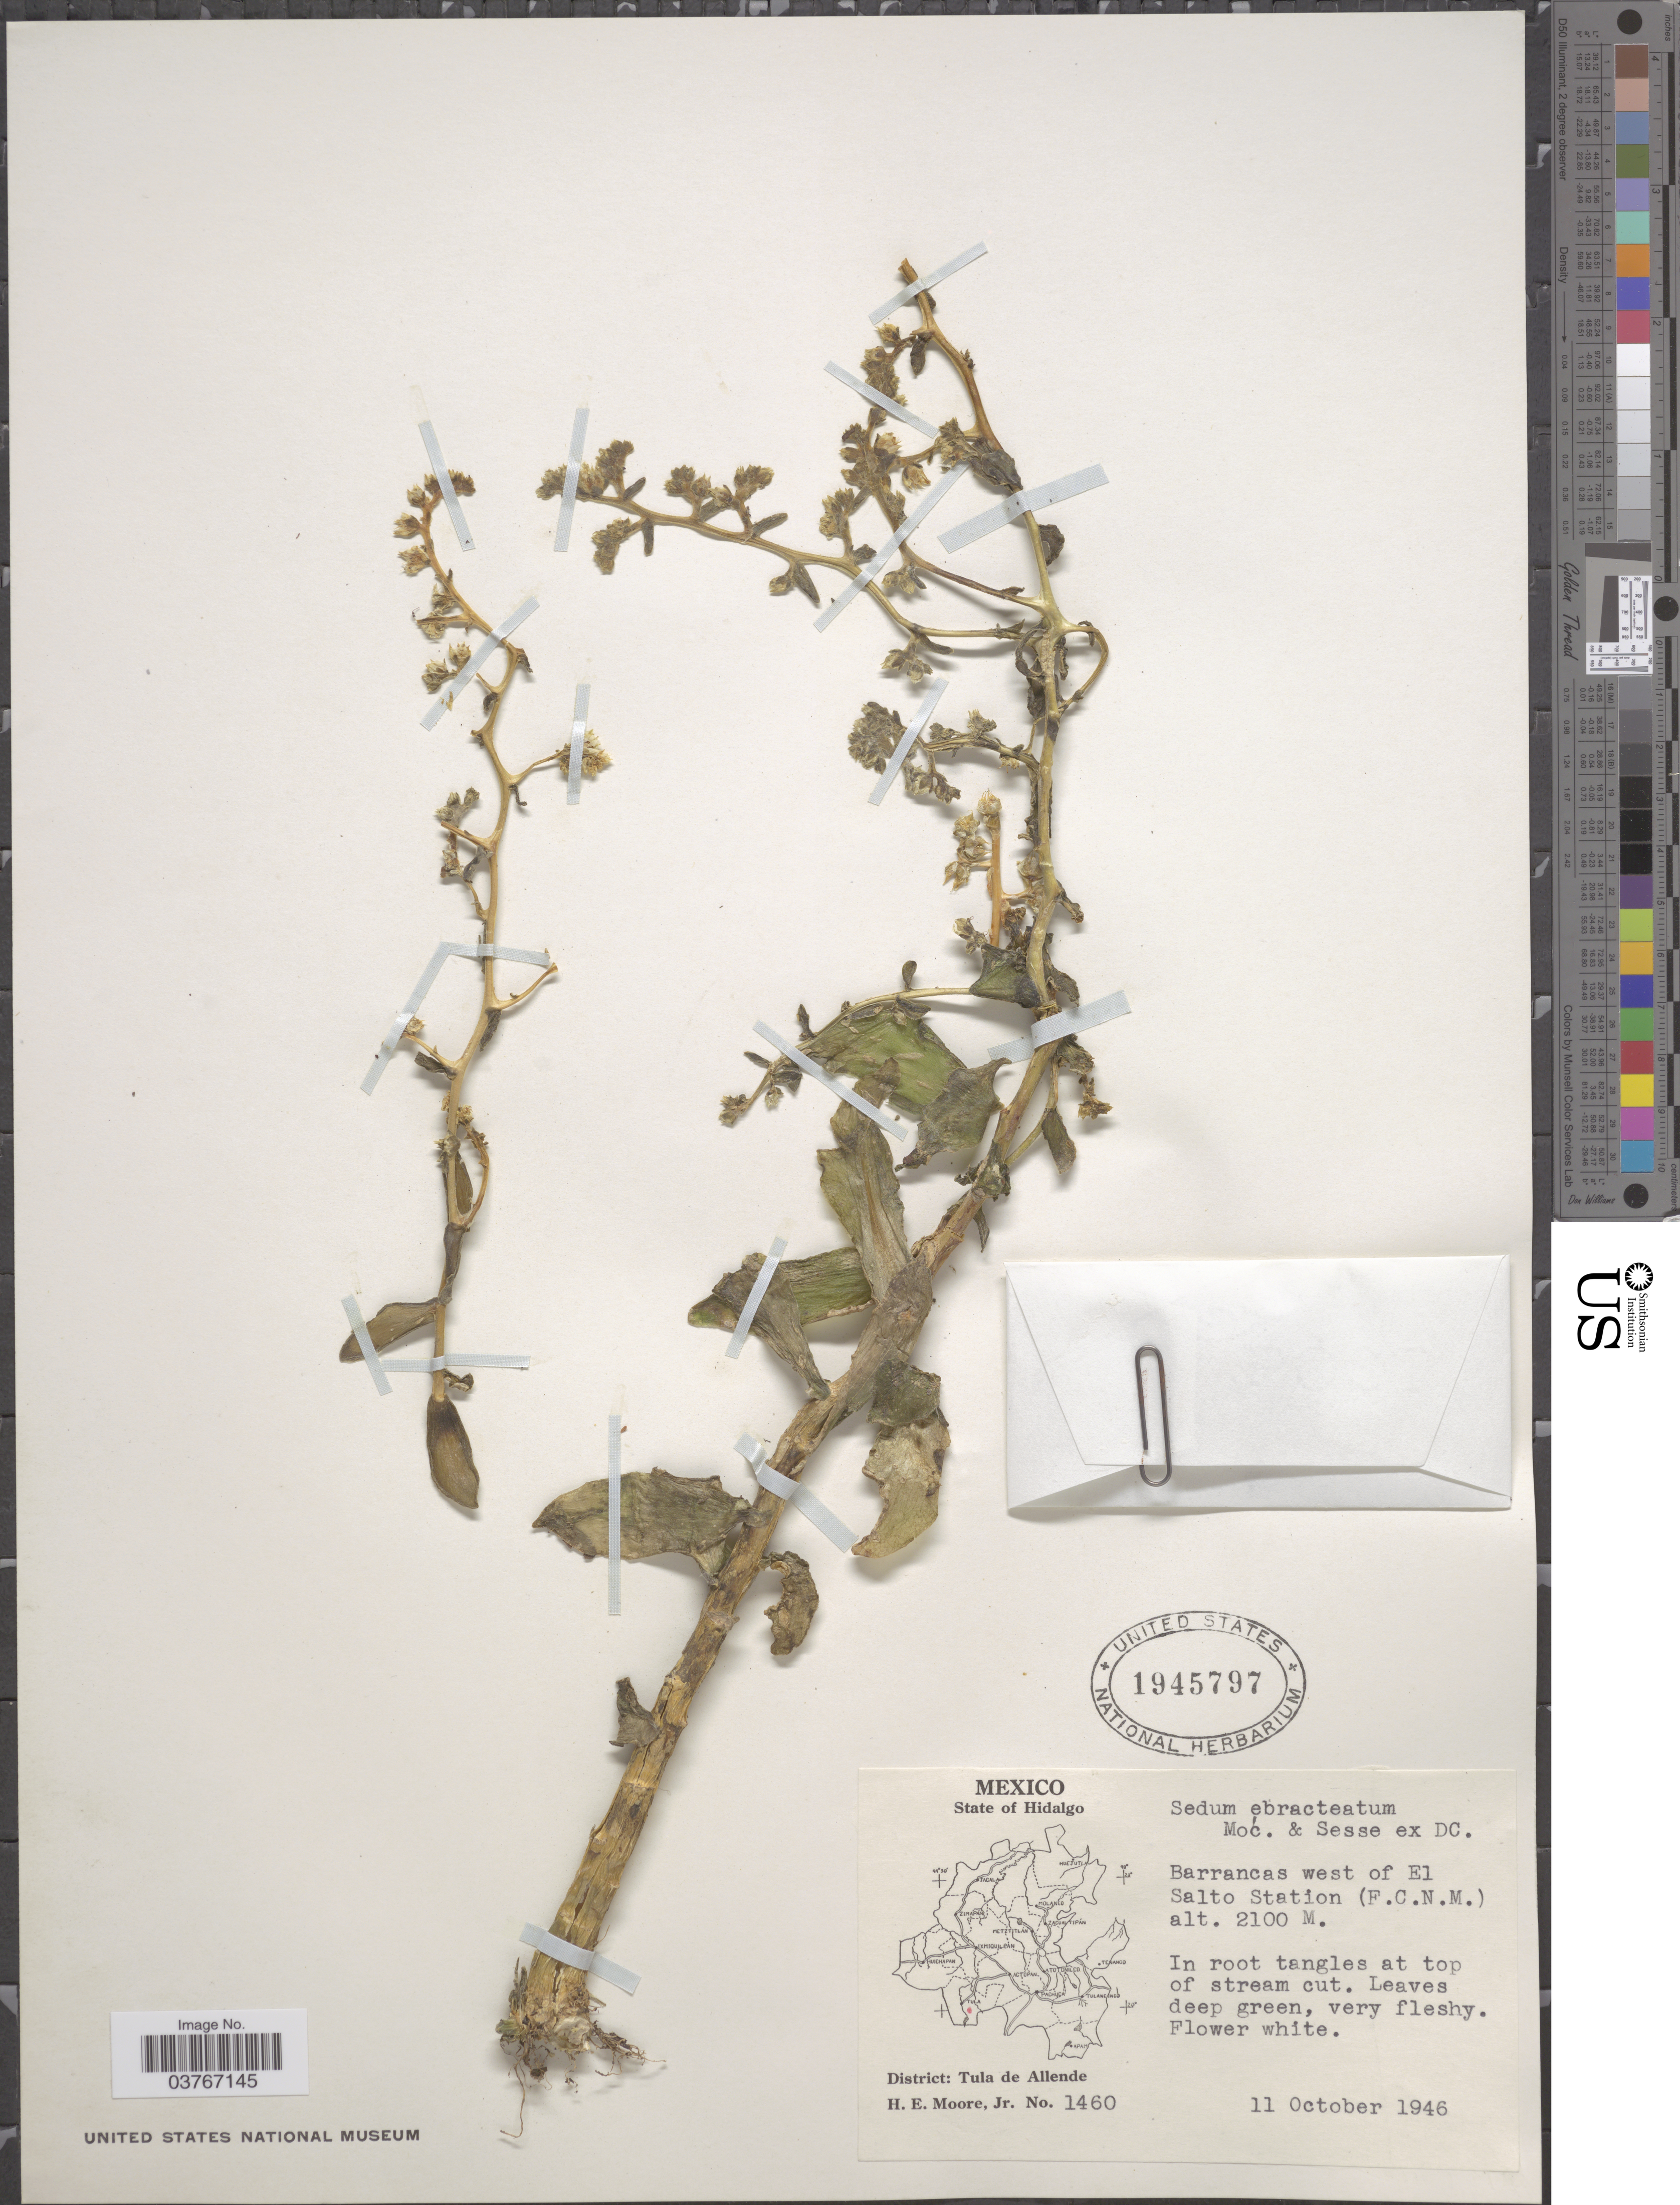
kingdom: Plantae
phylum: Tracheophyta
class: Magnoliopsida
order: Saxifragales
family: Crassulaceae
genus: Sedum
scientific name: Sedum ebracteatum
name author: Moc. & Sessé ex DC.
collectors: H. E. Moore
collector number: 1460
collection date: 1946-10-11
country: Mexico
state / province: Hidalgo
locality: Barrancas west of El Salto Station (F.C.N.M.). District: Tula de Allende.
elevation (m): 2100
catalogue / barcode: US 1945797